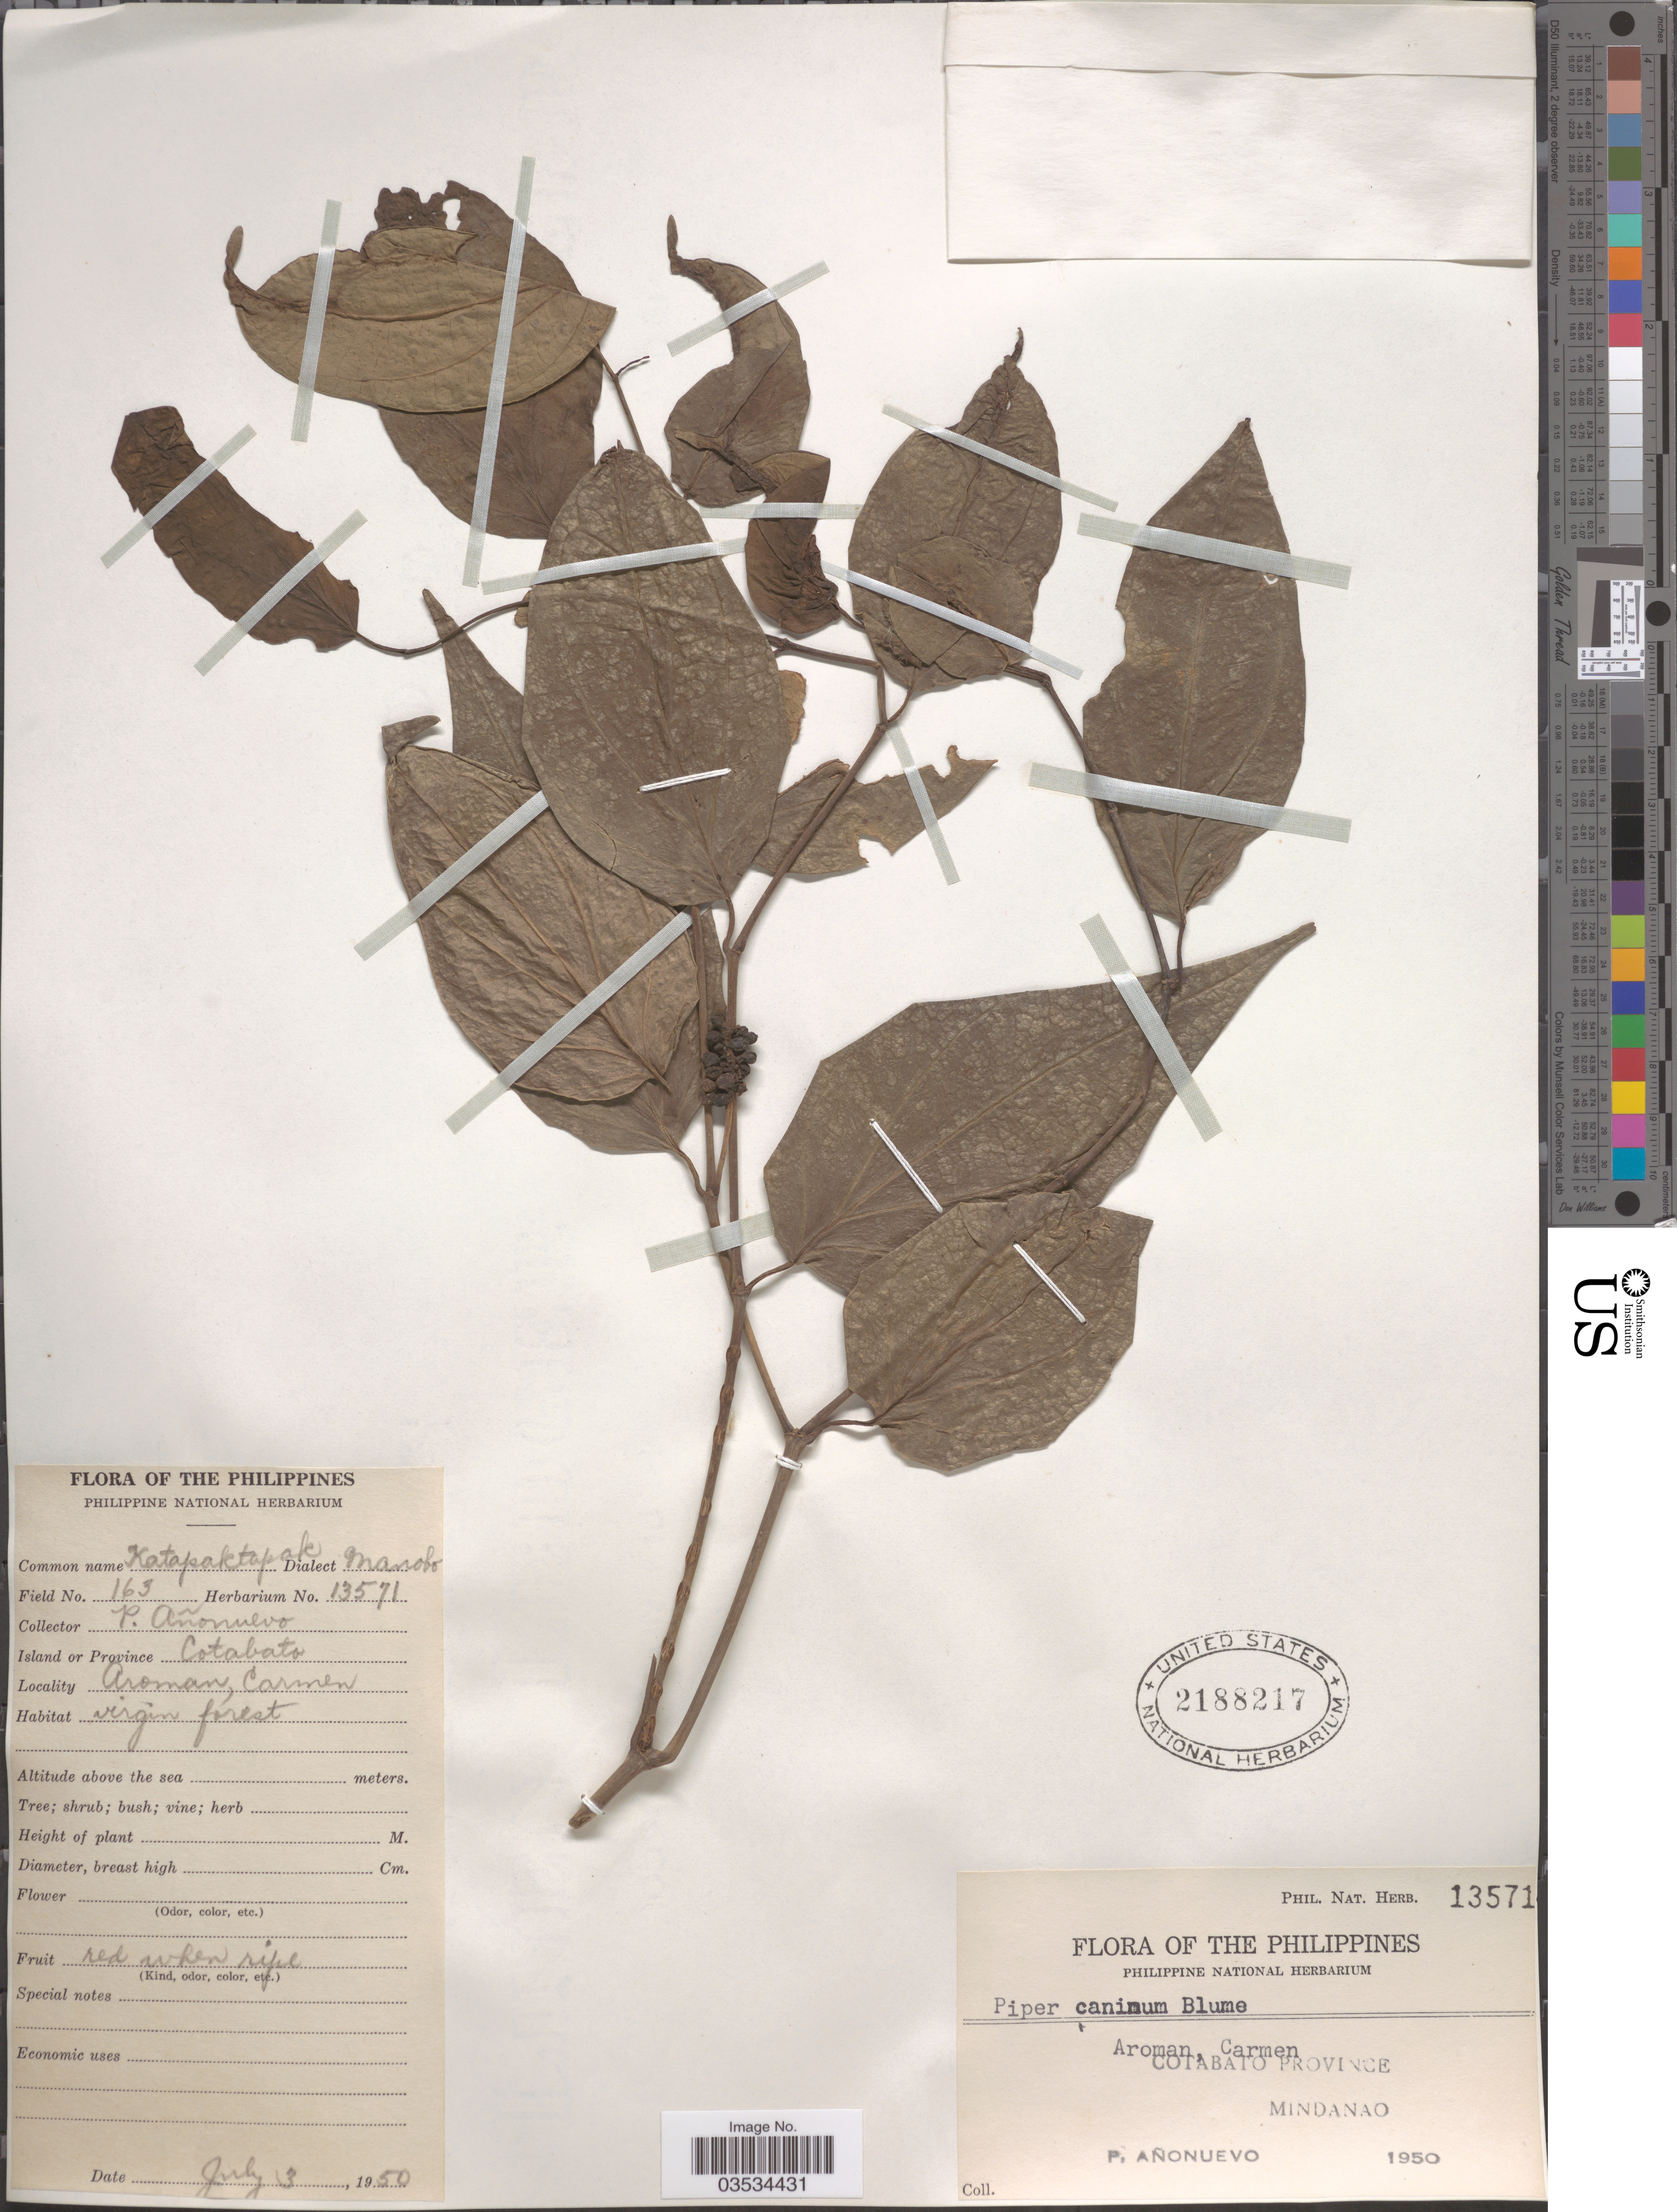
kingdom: Plantae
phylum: Tracheophyta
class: Magnoliopsida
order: Piperales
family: Piperaceae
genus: Piper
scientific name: Piper caninum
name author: Blume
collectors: P. Anonuevo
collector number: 163/Phil. Nat. Herb. 13571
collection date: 1950-07-03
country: Philippines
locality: Island or Province Cotabato. Aroman, Carmen.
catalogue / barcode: US 2188217